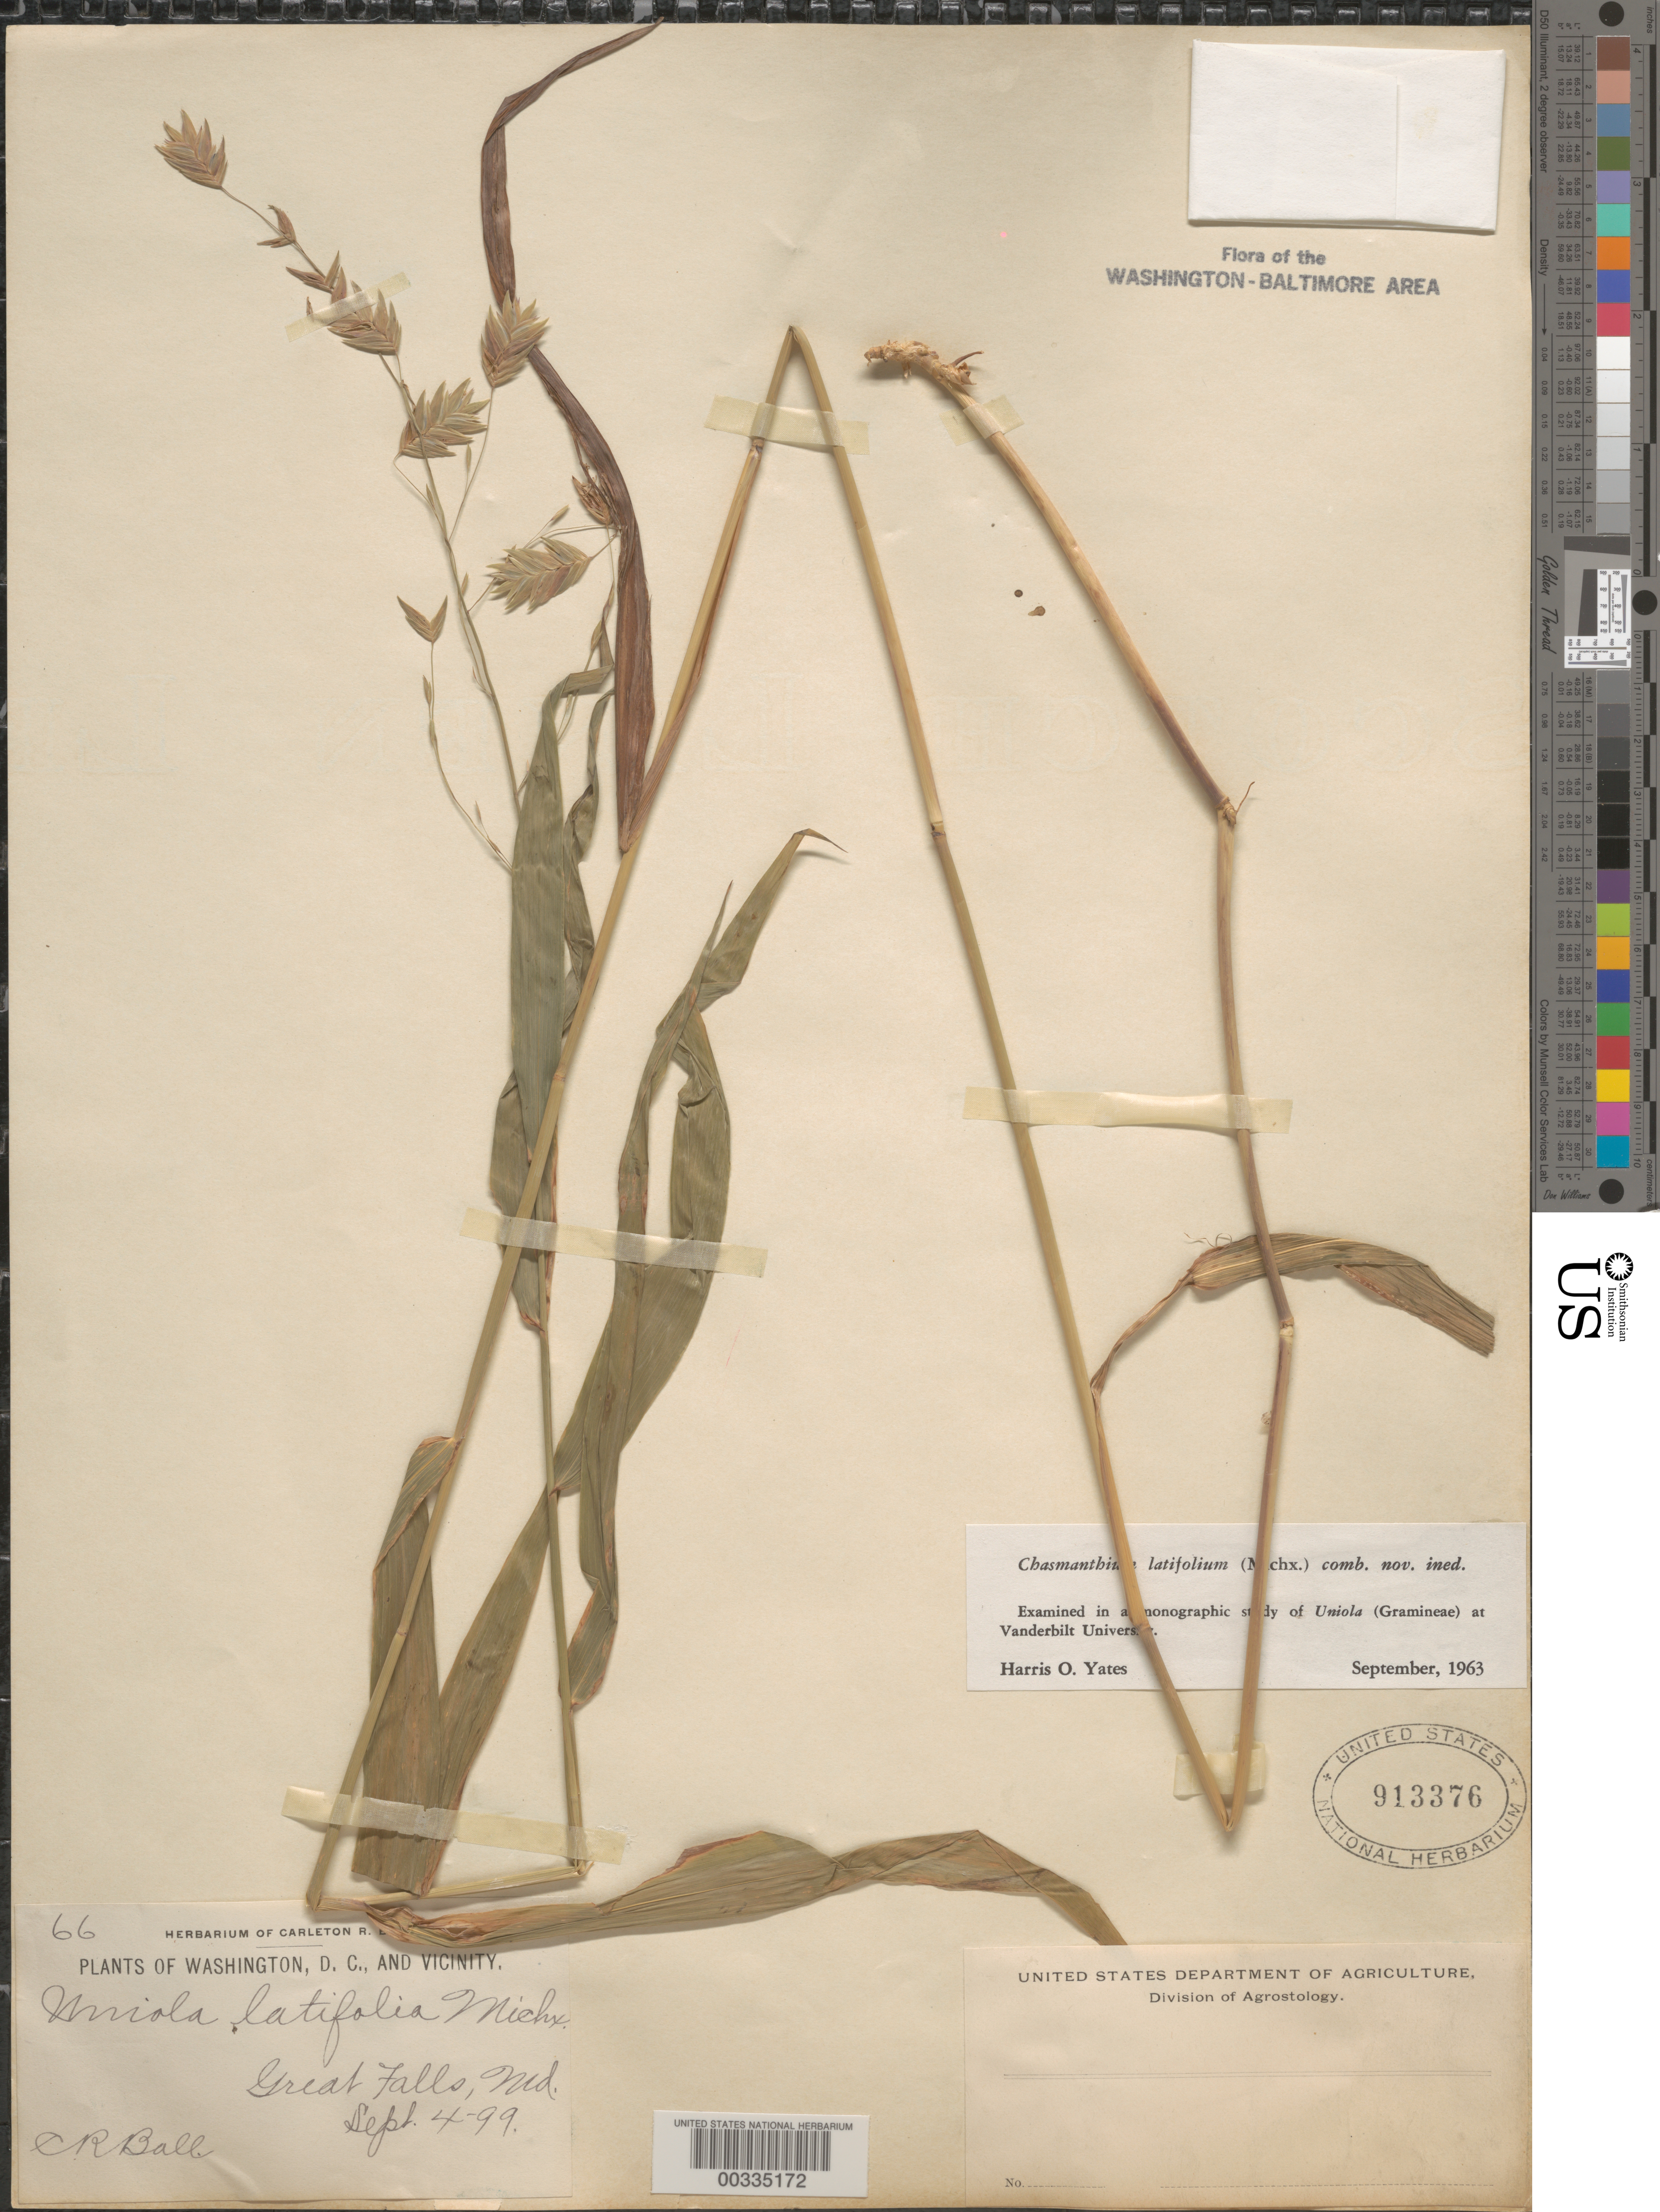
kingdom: Plantae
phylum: Tracheophyta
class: Liliopsida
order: Poales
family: Poaceae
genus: Chasmanthium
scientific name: Chasmanthium latifolium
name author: (Michx.) H.O. Yates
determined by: Yates, H. O.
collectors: C. R. Ball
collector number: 66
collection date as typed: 04 Sep 1899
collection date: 1899-09-04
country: United States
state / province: Maryland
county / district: Montgomery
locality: Great Falls C. & O. Canal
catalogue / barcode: US 913376